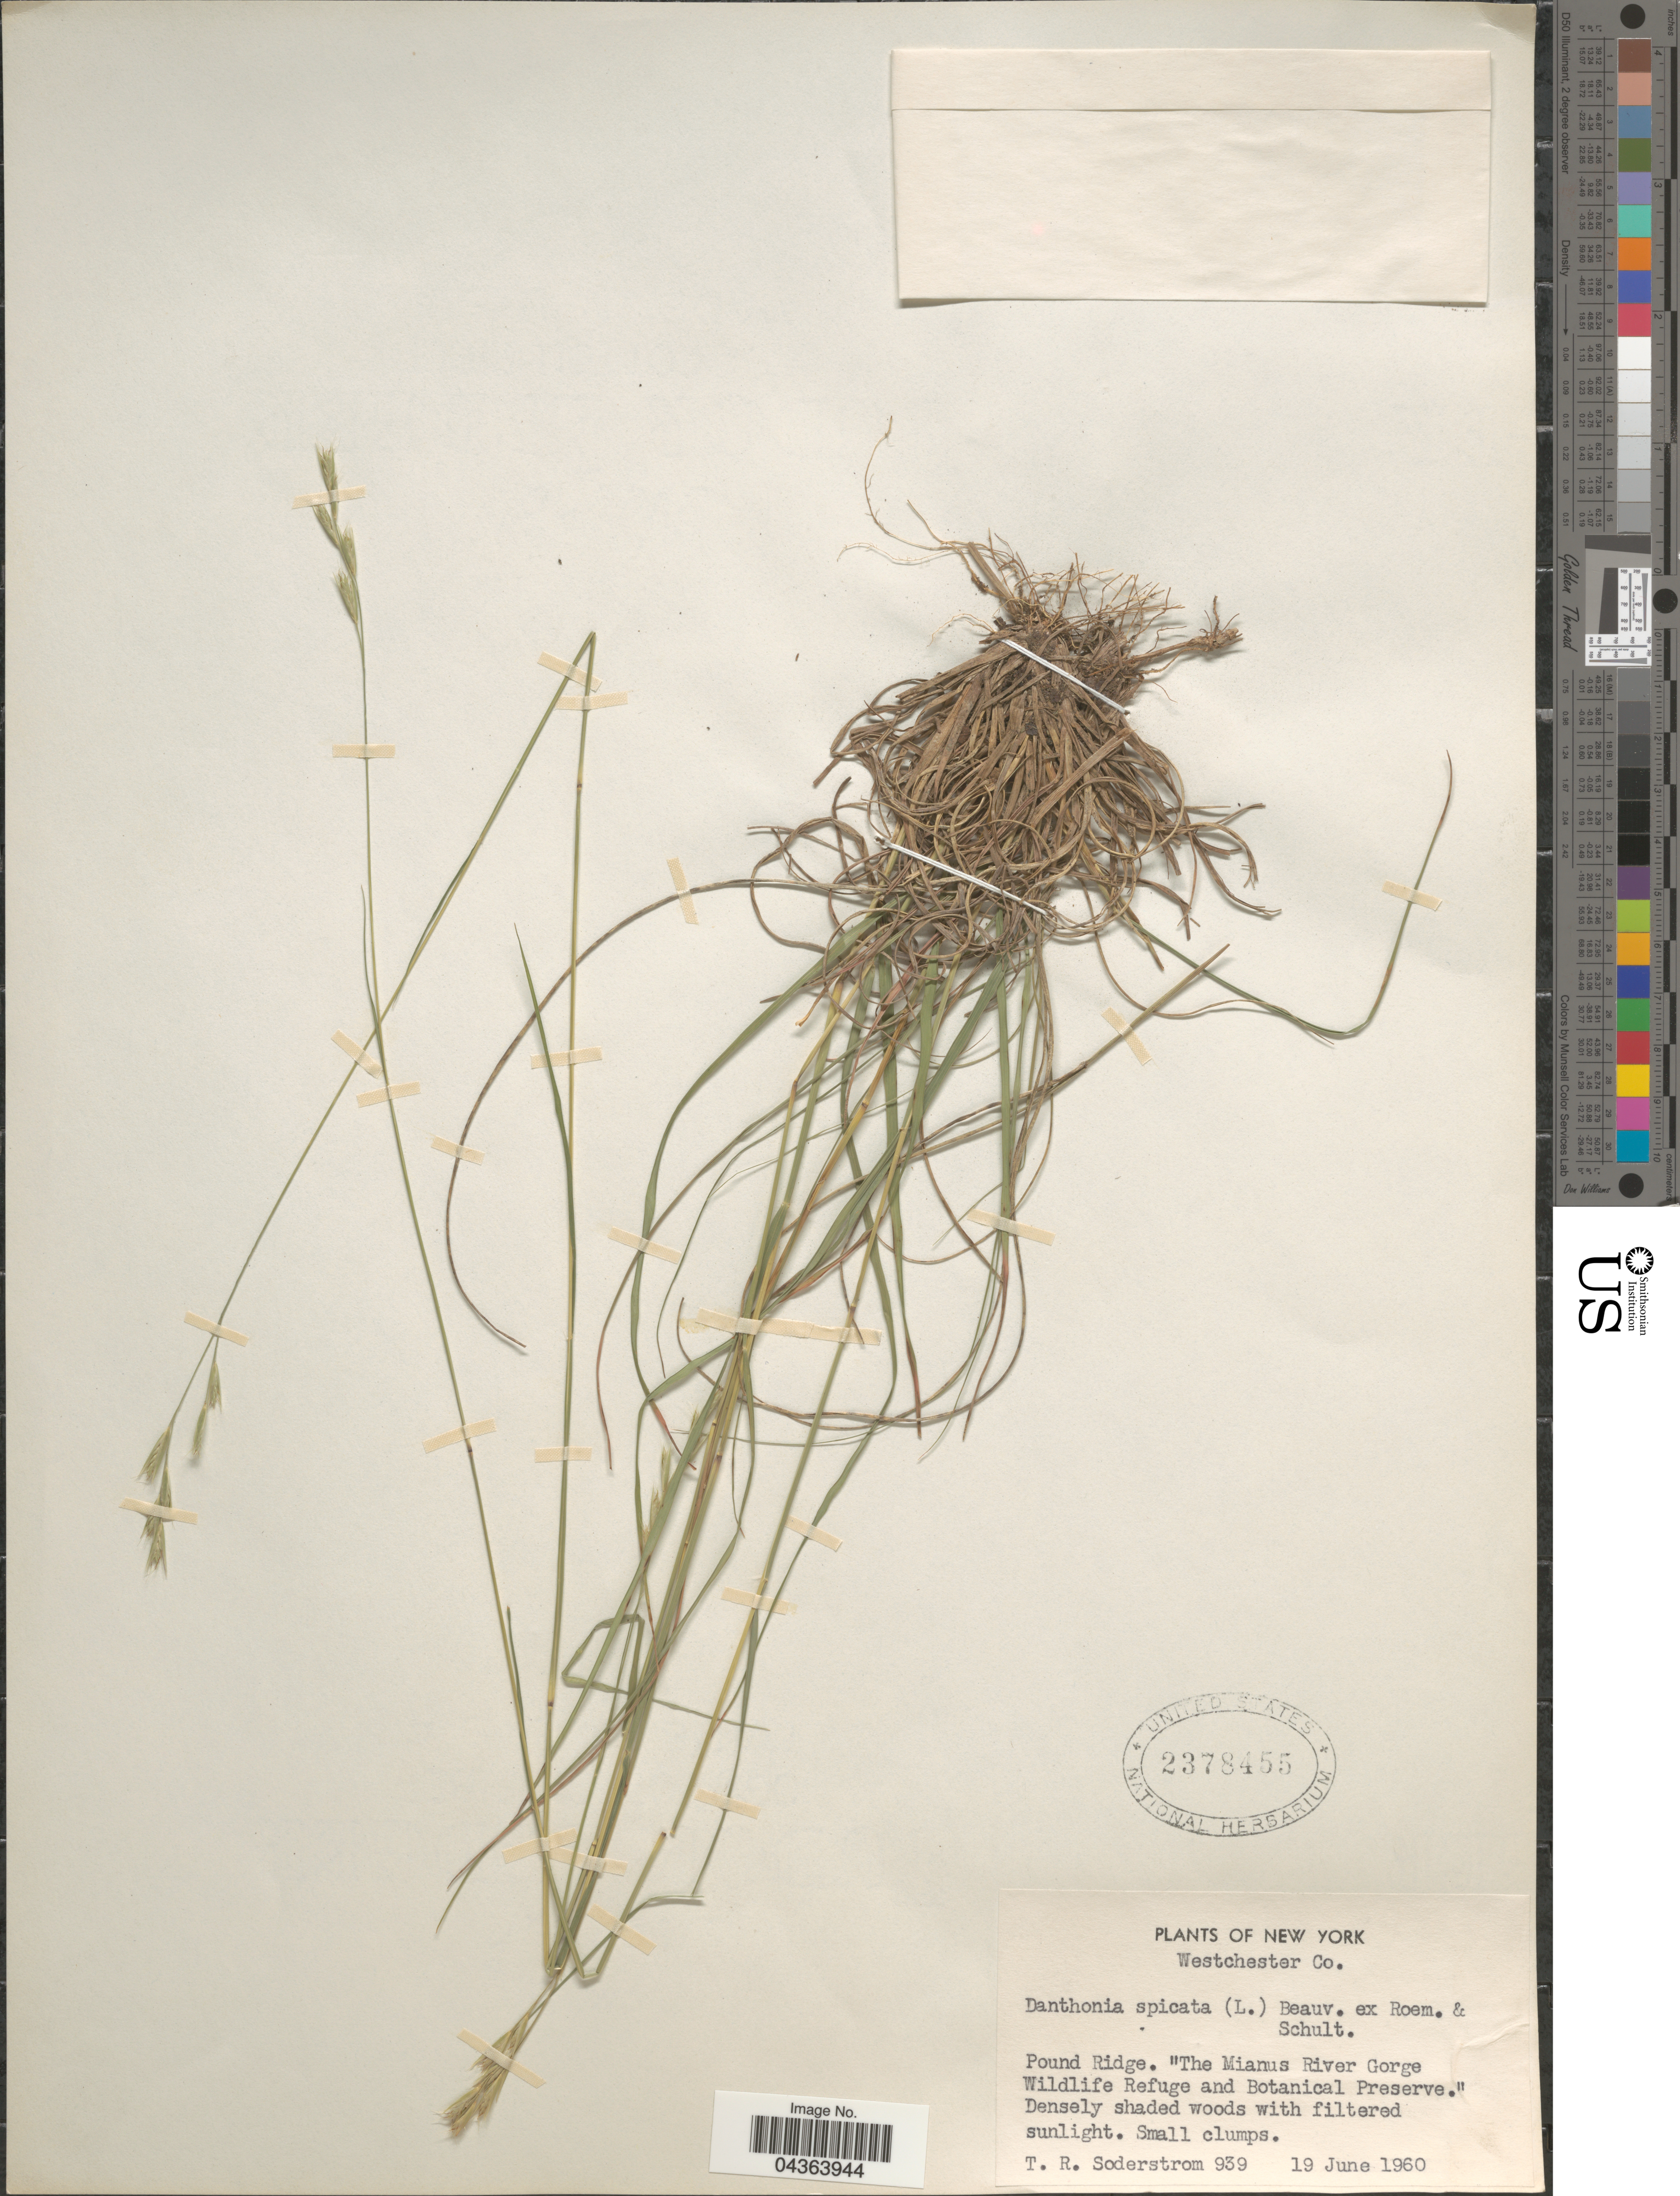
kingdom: Plantae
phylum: Tracheophyta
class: Liliopsida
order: Poales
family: Poaceae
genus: Danthonia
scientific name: Danthonia spicata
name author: (L.) P. Beauv. ex Roem. & Schult.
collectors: T. R. Soderstrom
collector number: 939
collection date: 1960-06-19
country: United States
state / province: New York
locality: Westchester Co. Pound Ridge. "The Mianus River Gorge Wildlife Refuge and Botanical Preserve.".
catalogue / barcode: US 2378455